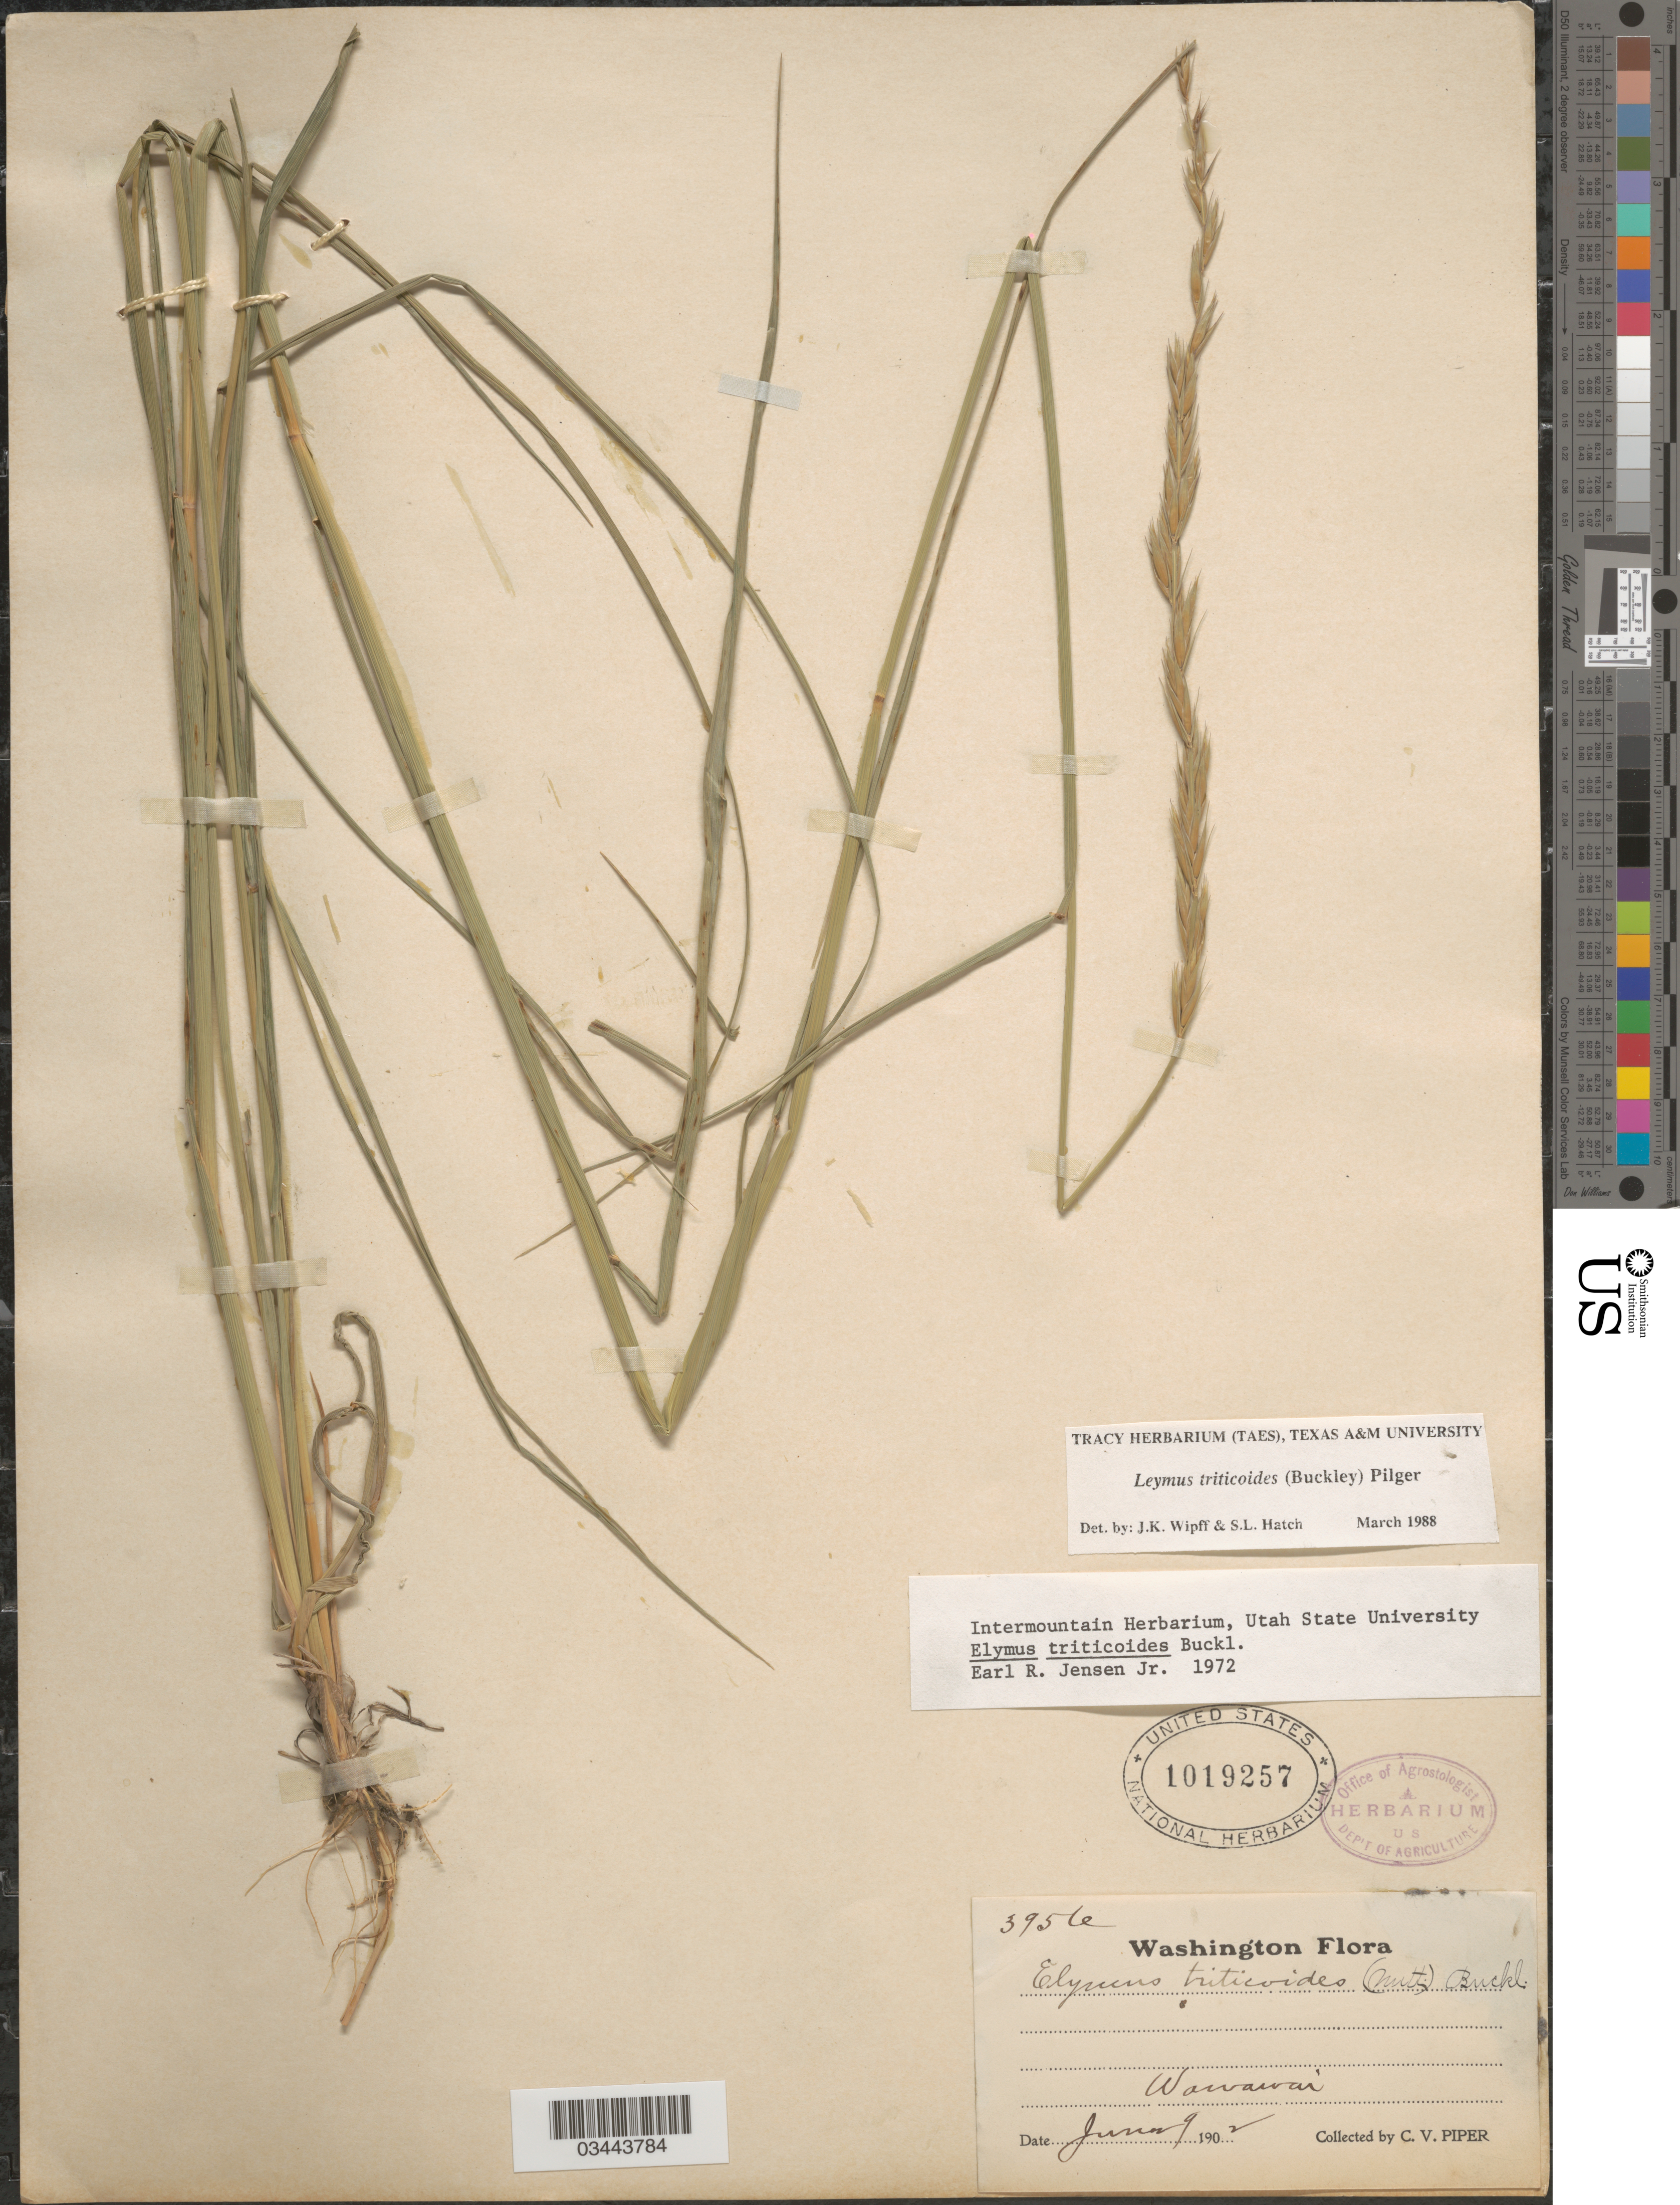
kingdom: Plantae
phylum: Tracheophyta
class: Liliopsida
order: Poales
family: Poaceae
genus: Leymus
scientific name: Leymus triticoides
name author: (Buckley) Pilg.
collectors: C. V. Piper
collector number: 3956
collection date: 1902-06-09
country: United States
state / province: Washington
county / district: Whitman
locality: Wawawai.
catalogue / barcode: US 1019257